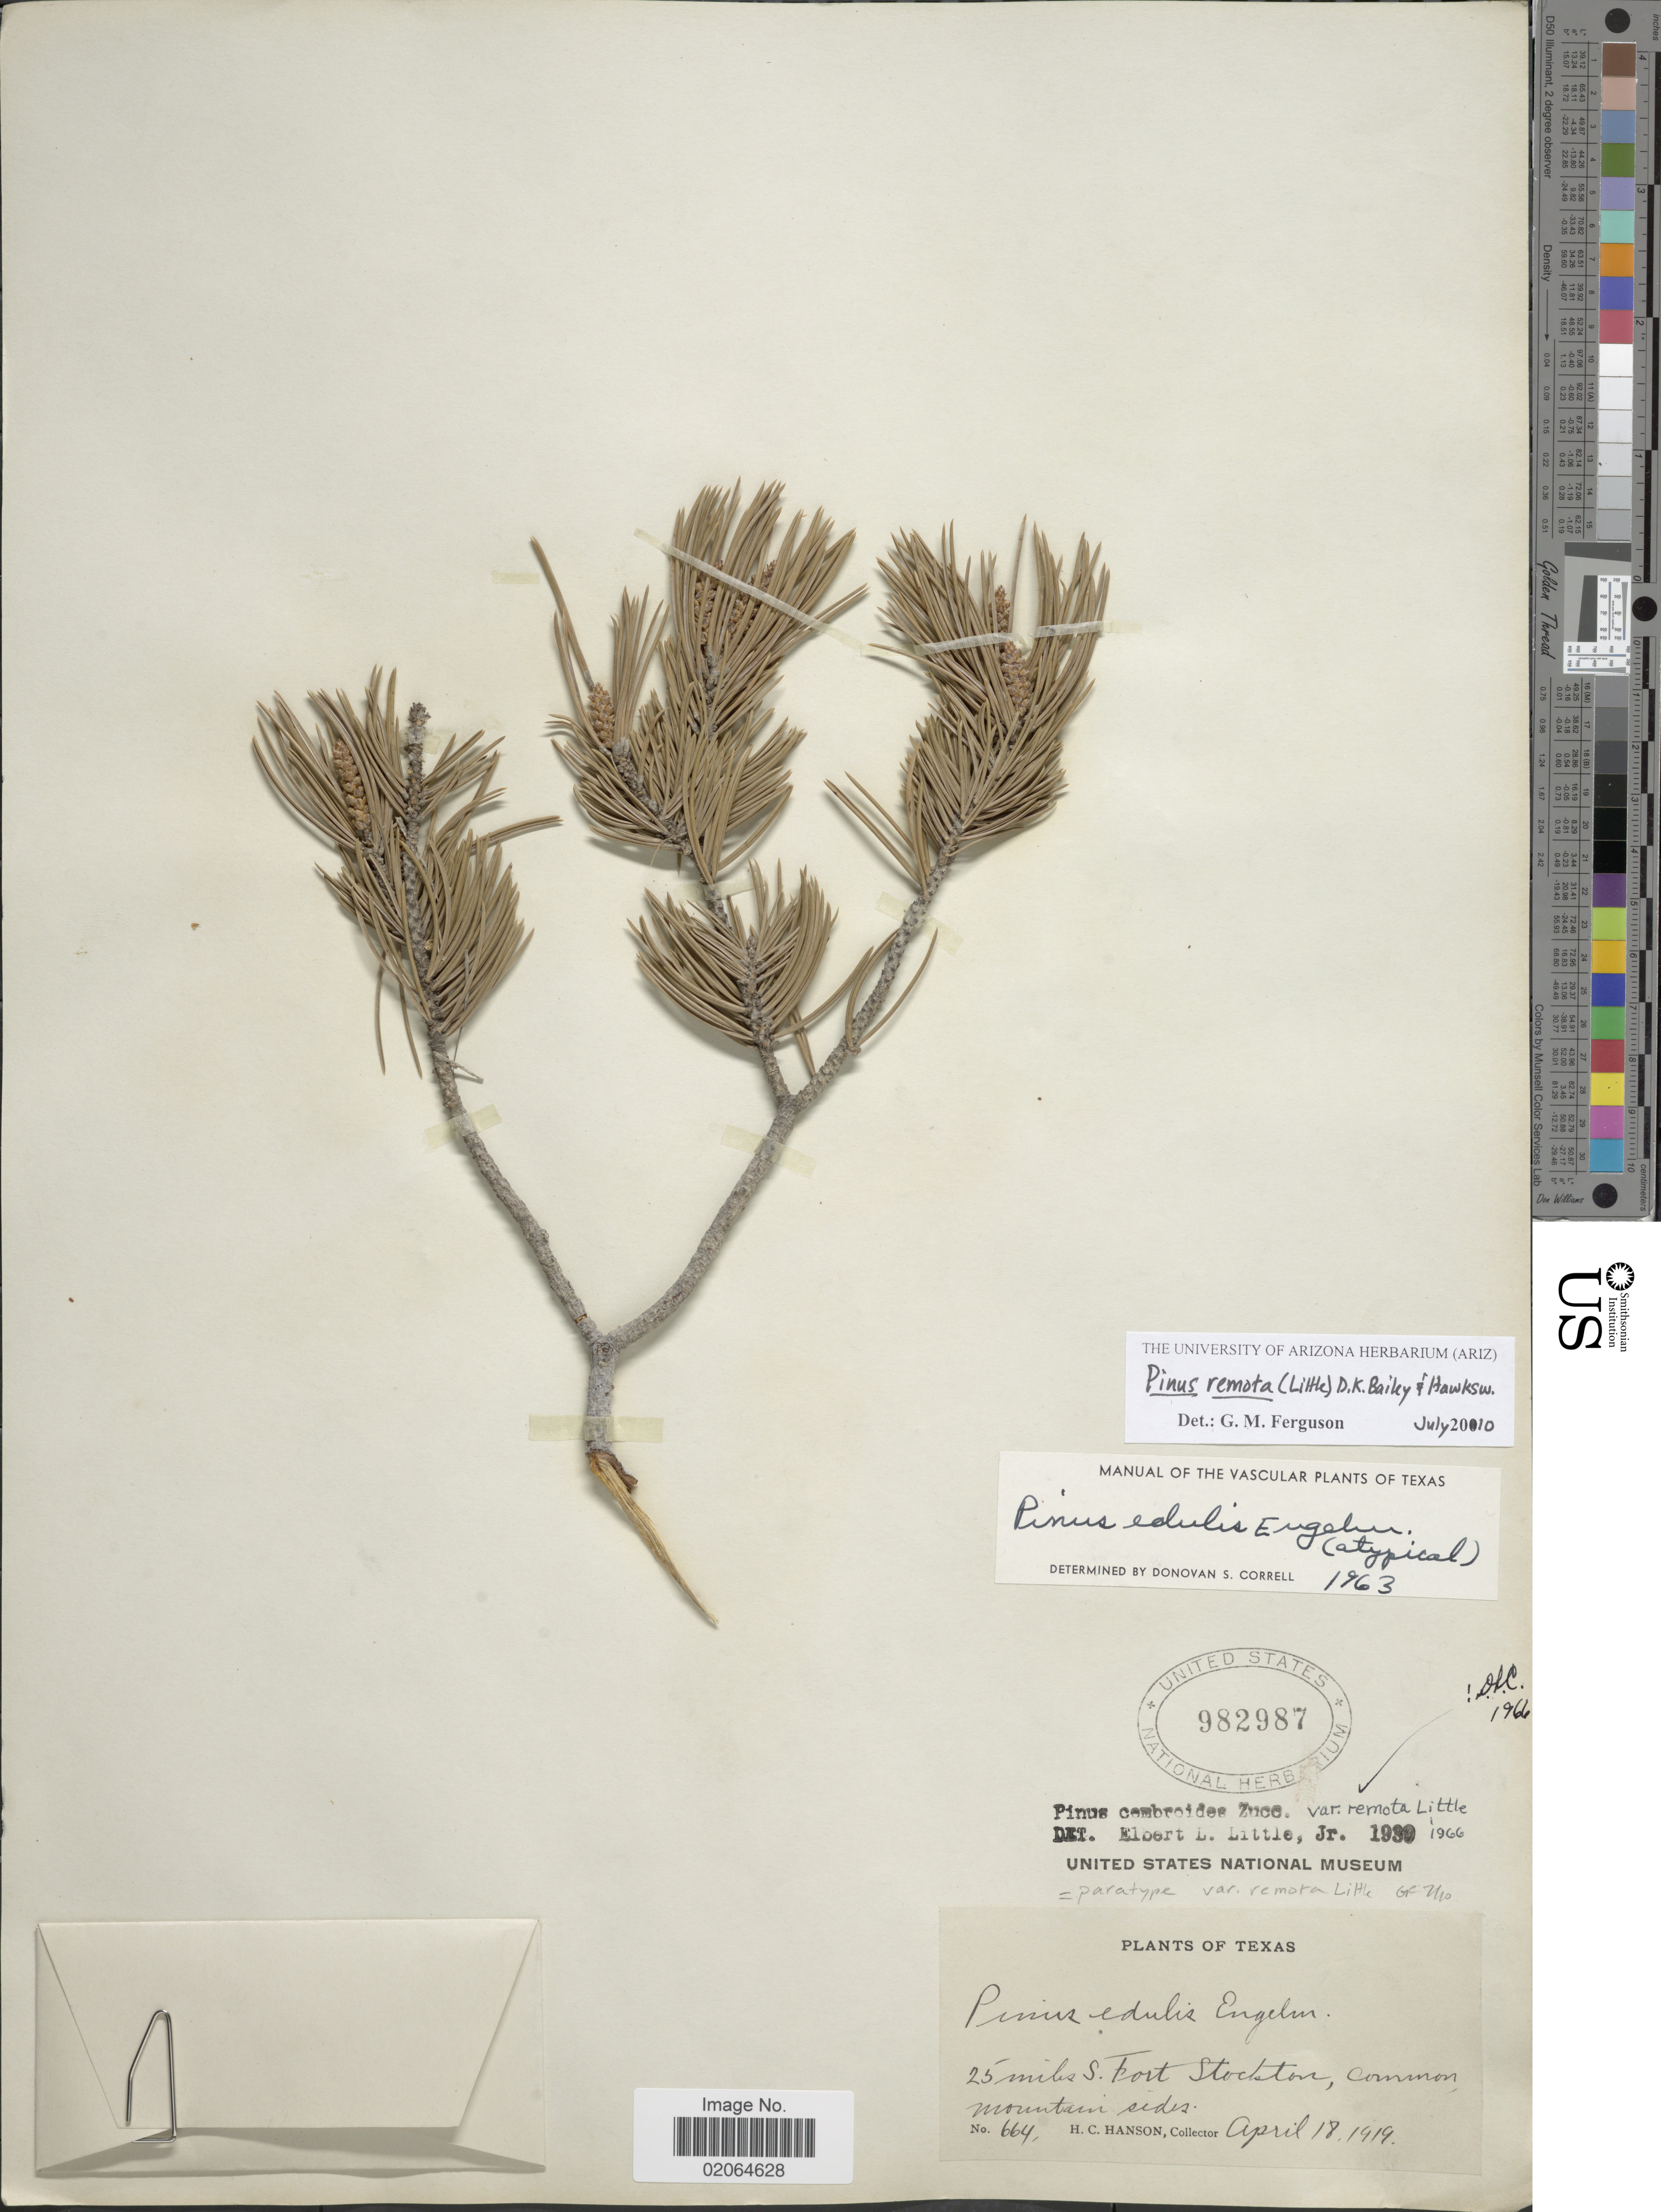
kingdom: Plantae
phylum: Tracheophyta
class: Pinopsida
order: Pinales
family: Pinaceae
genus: Pinus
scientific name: Pinus remota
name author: (Little) D.K. Bailey & D. Hawksw.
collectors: H. Hanson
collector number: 664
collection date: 1919-04-18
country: United States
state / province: Texas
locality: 25 miles S. Fort Stockton, common on mountain sides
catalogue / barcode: US 982987